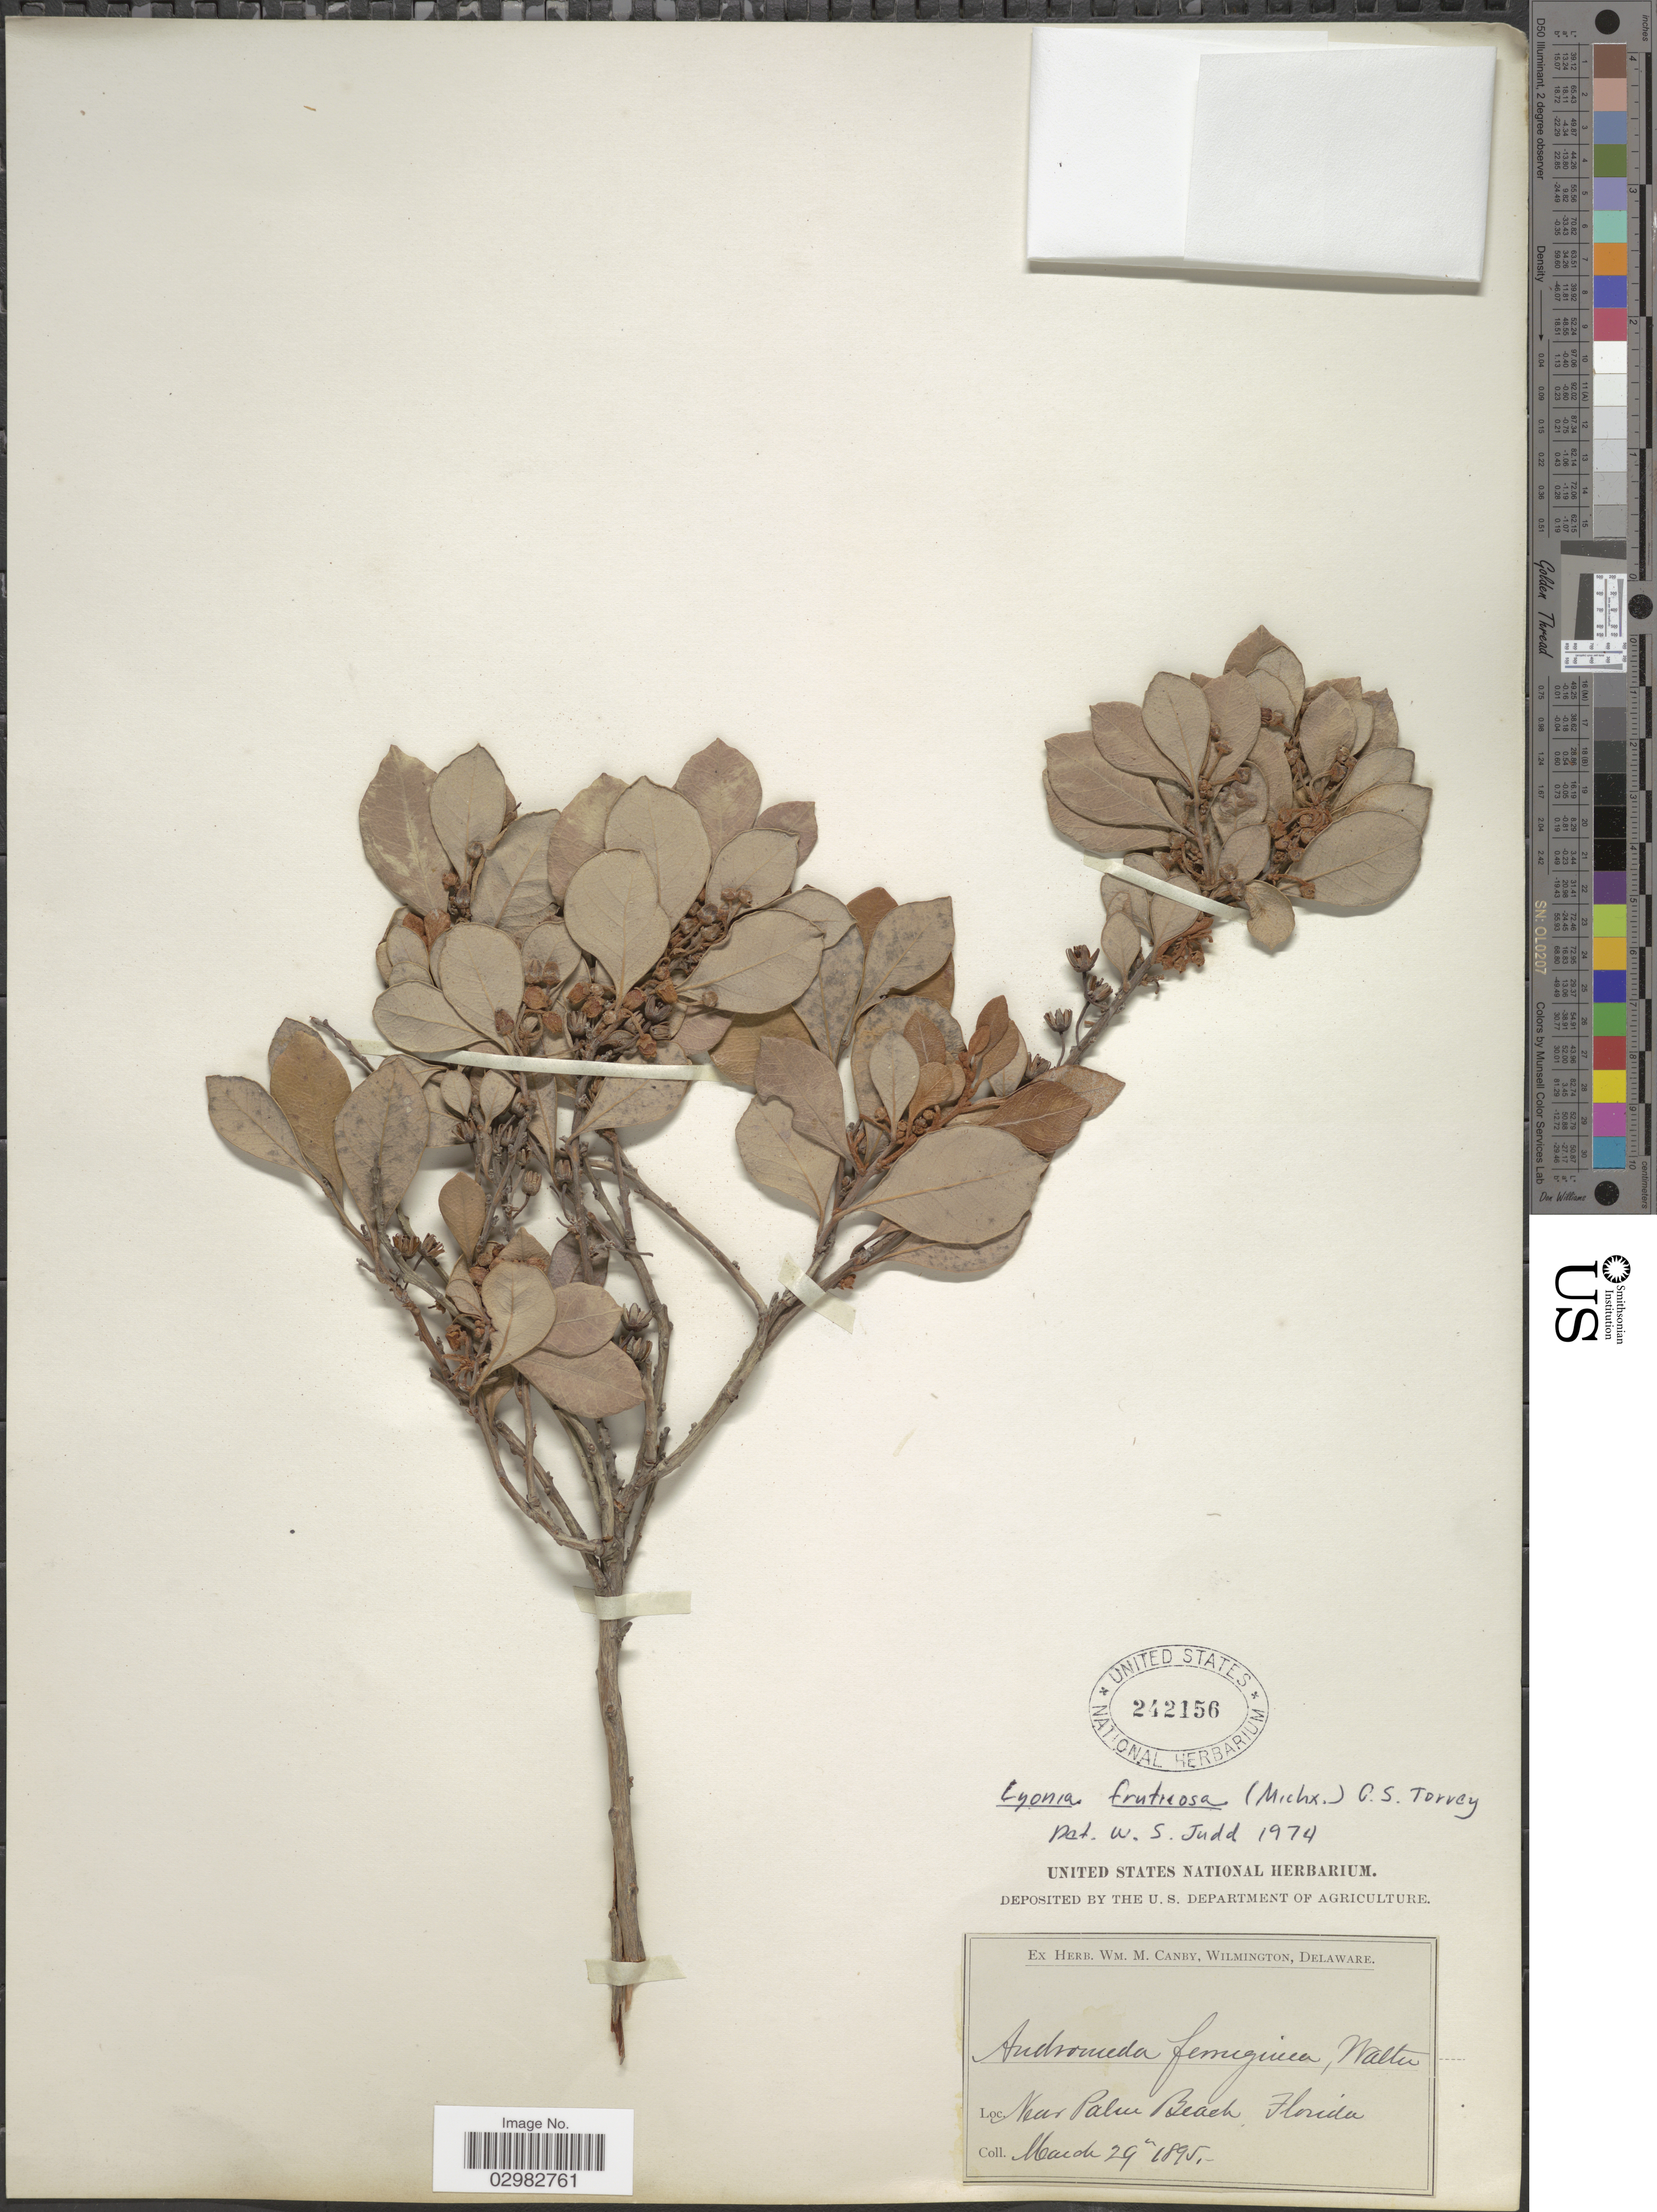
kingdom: Plantae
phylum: Tracheophyta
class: Magnoliopsida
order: Ericales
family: Ericaceae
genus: Lyonia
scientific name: Lyonia fruticosa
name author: (Michx.) G.S. Torr.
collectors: ex herb. W.M. Canby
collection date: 1895-05-29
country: United States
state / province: Florida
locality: Near Palur Beach.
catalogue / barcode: US 242156